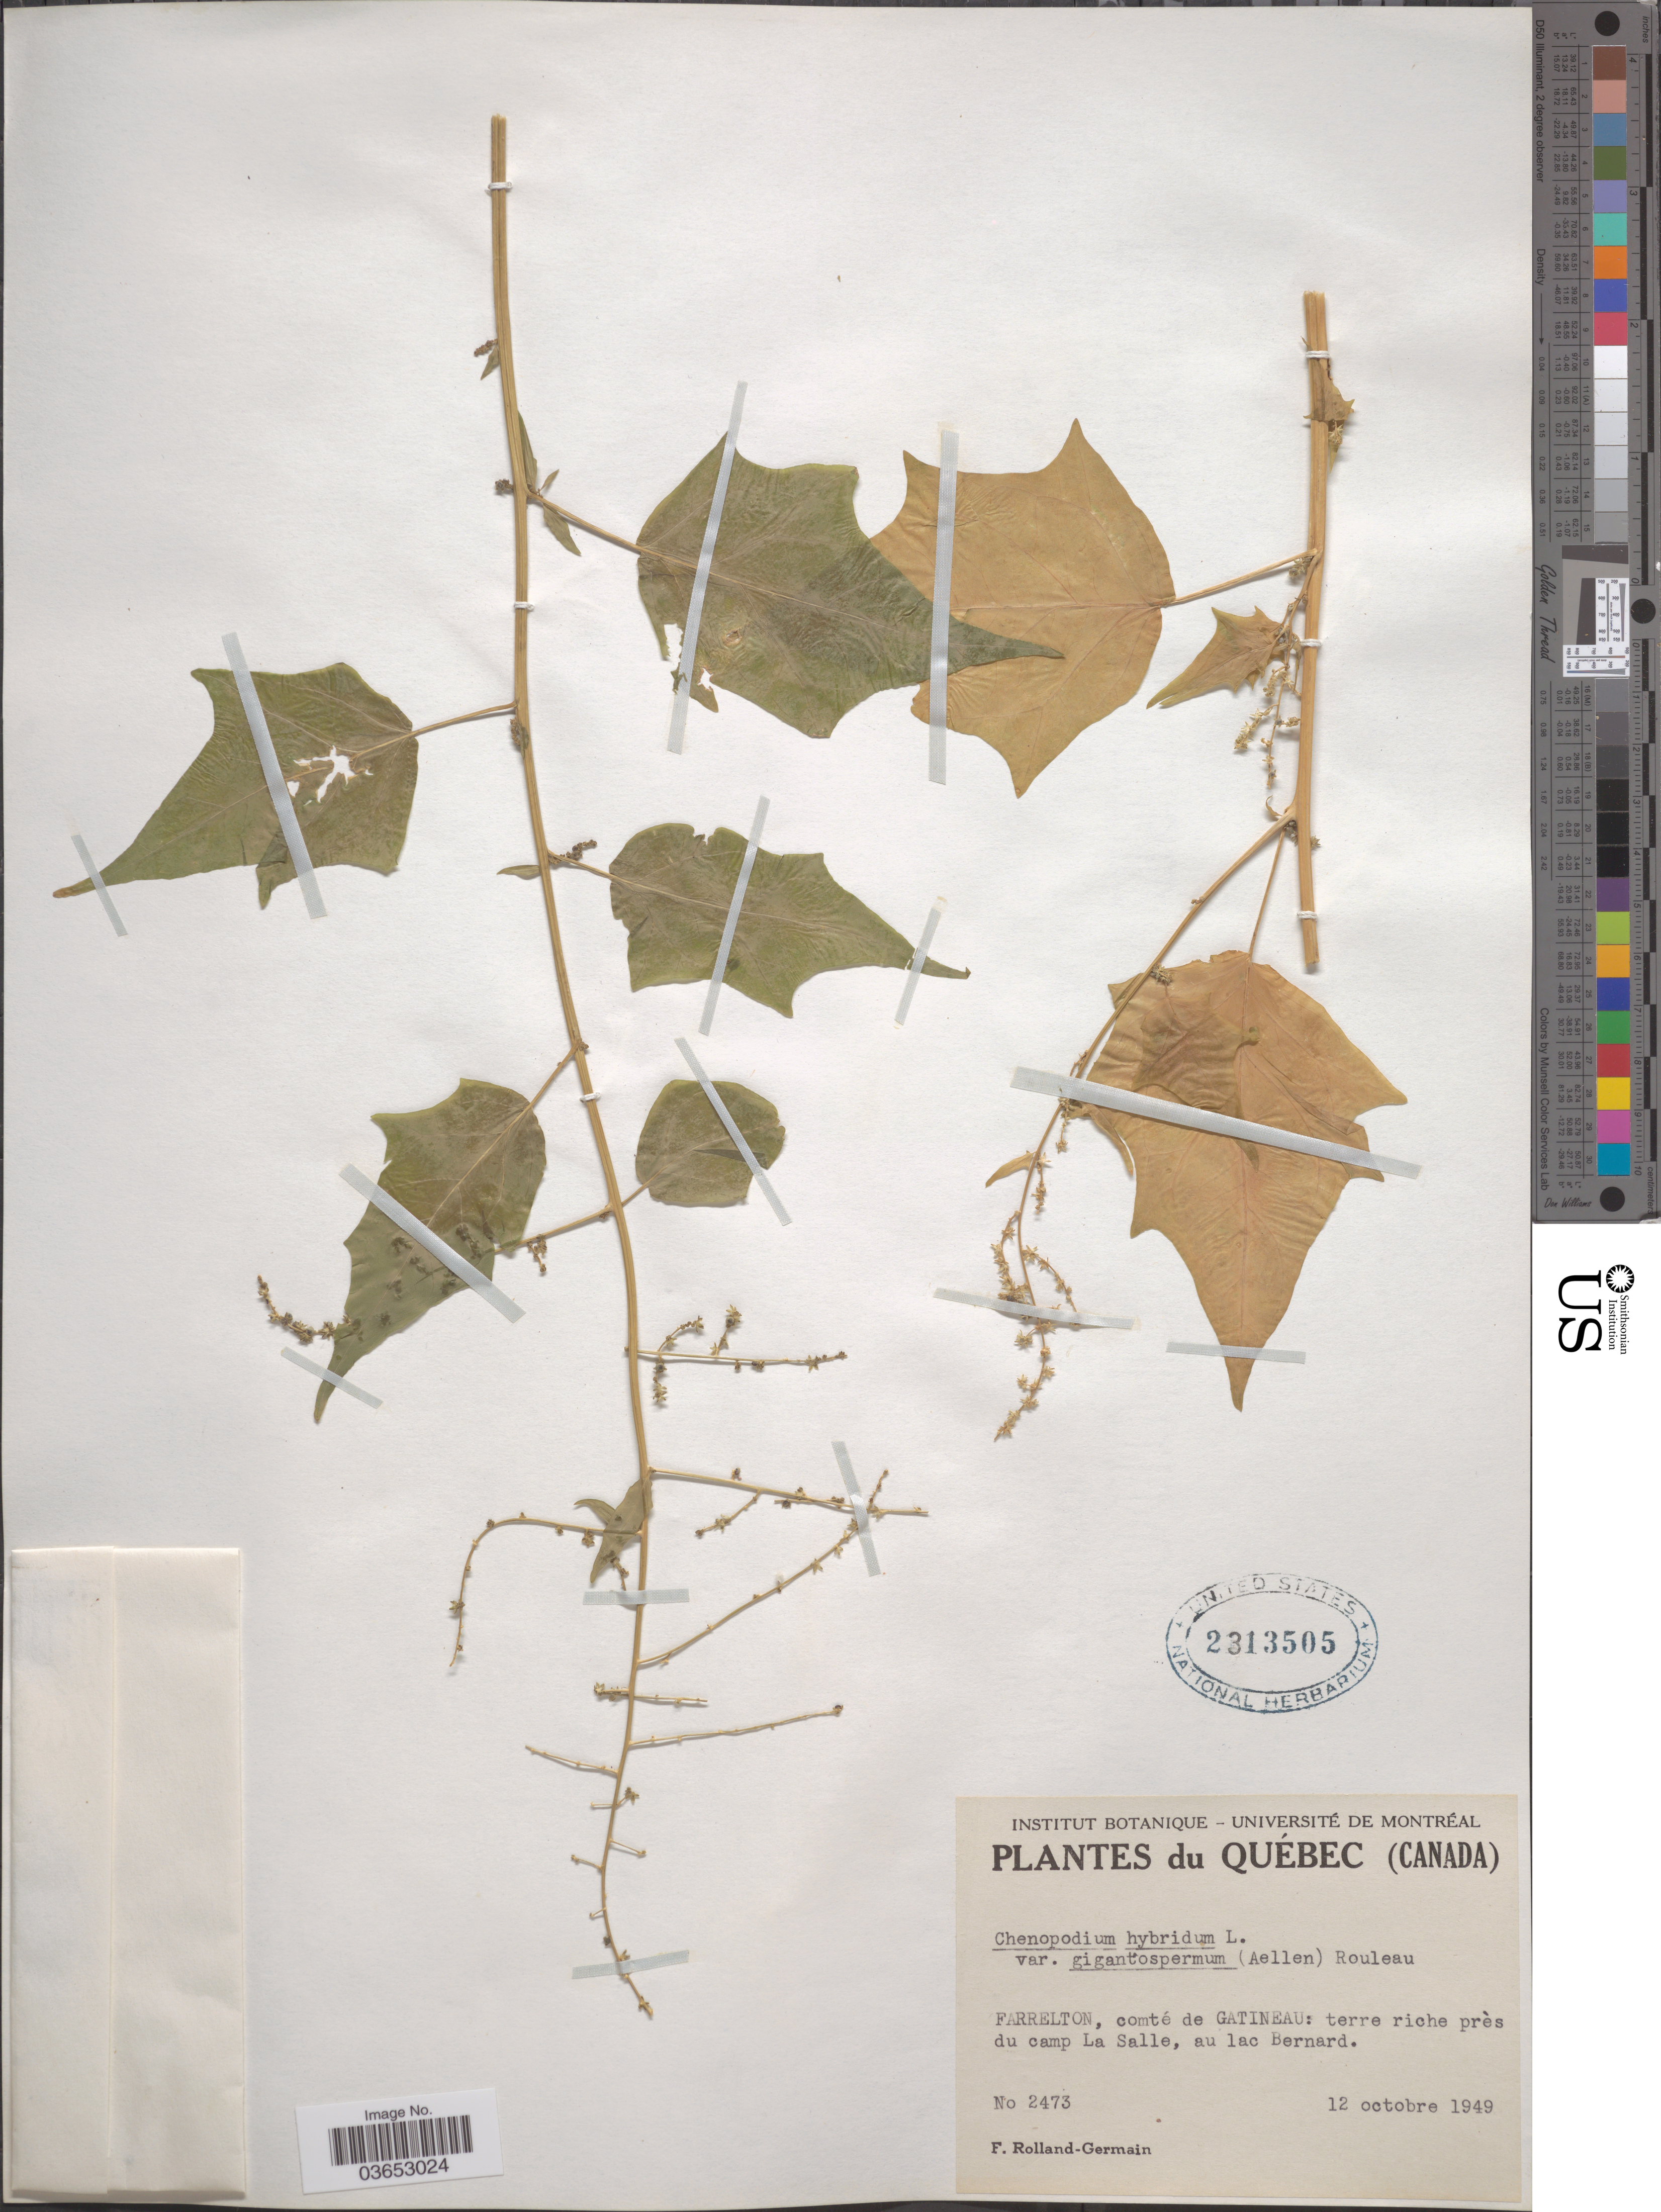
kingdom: Plantae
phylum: Tracheophyta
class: Magnoliopsida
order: Caryophyllales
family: Amaranthaceae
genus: Chenopodium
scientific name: Chenopodium gigantospermum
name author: Aellen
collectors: Rolland-Germain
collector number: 2473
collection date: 1949-10-12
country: Canada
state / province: Quebec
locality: Farrelton, comté de Gatineau: terre riche près du camp La Salle, au lac Bernard.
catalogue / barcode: US 2313505